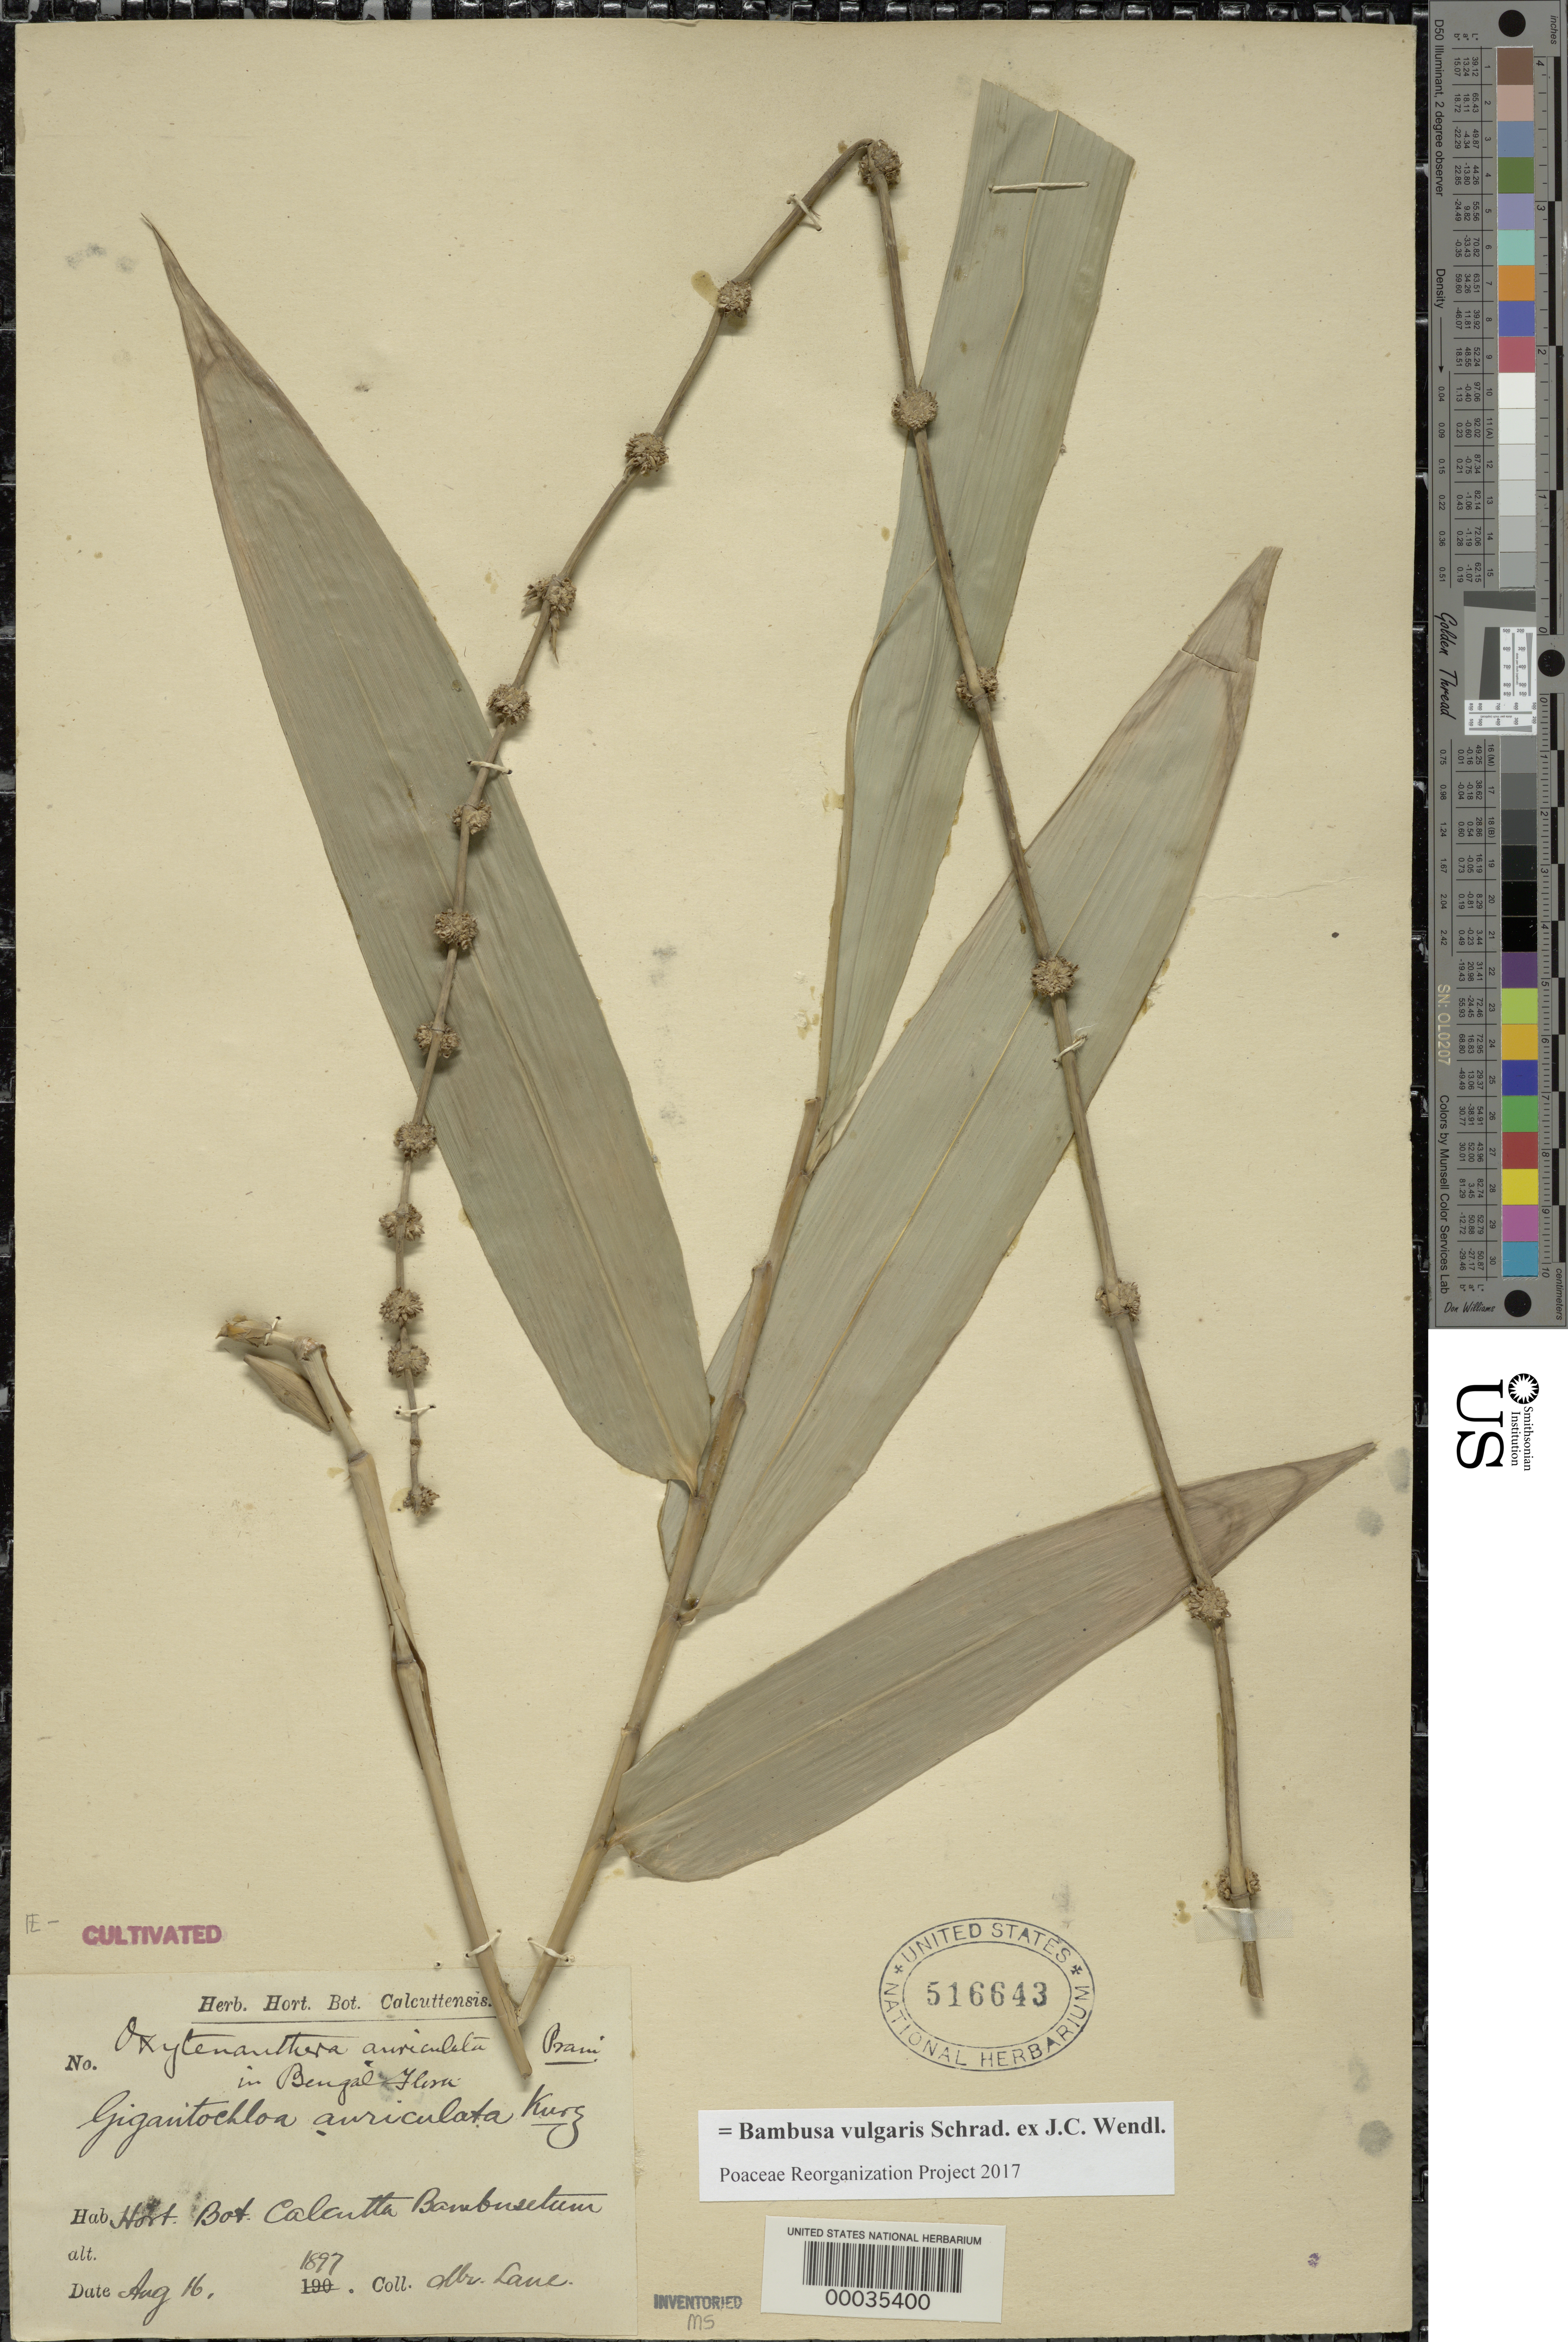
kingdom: Plantae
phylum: Tracheophyta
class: Liliopsida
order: Poales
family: Poaceae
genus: Bambusa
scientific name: Bambusa vulgaris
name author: Schrad. ex J.C. Wendl.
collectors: Lane, --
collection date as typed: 16 Aug 1897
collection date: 1897-08-16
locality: Calcutta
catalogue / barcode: US 516643